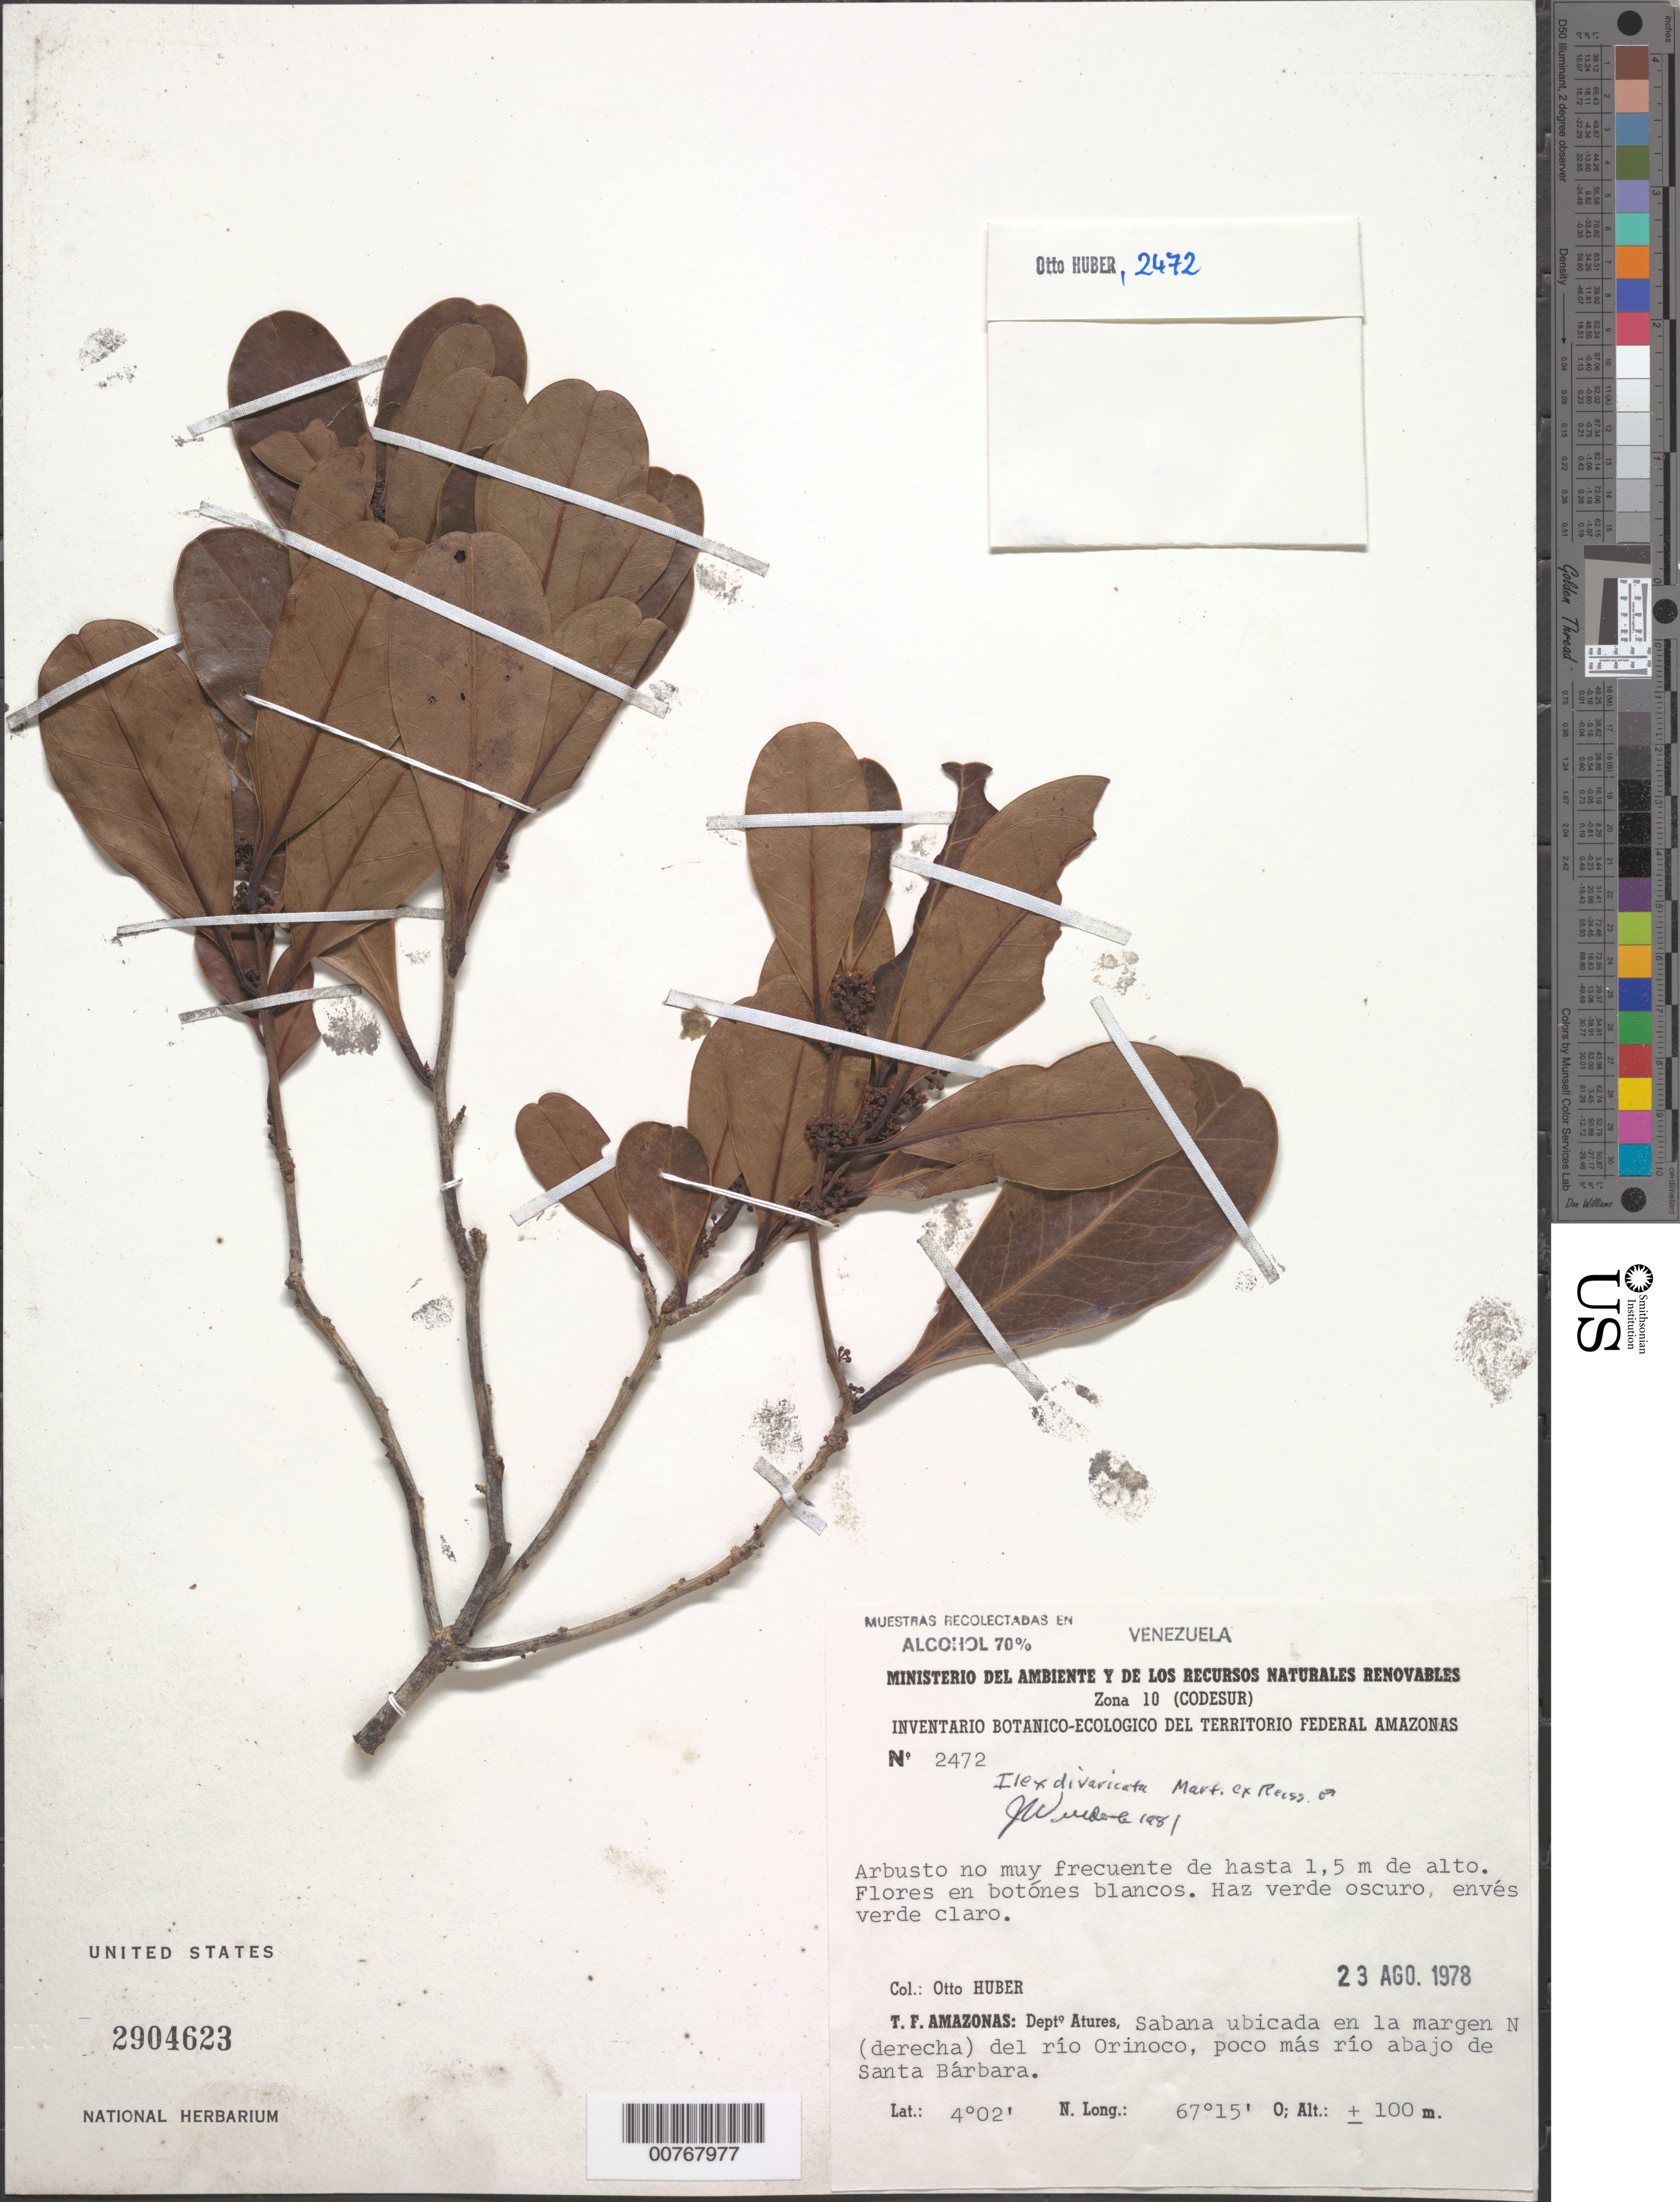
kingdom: Plantae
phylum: Tracheophyta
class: Magnoliopsida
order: Aquifoliales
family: Aquifoliaceae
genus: Ilex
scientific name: Ilex divaricata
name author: Mart. ex Reissek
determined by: Wurdack, John J., (US), US (UNITED STATES)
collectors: O. Huber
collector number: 2472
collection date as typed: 23-Aug-78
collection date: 1978-08-23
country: Venezuela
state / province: Amazonas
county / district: Atures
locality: Santa Bárbara, poco más río abajo, N (derecha) del Río Orinoco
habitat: Savanna located along the north bank of the river (sabana ubicada en la margen del río)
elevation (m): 100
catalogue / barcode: US 2904623